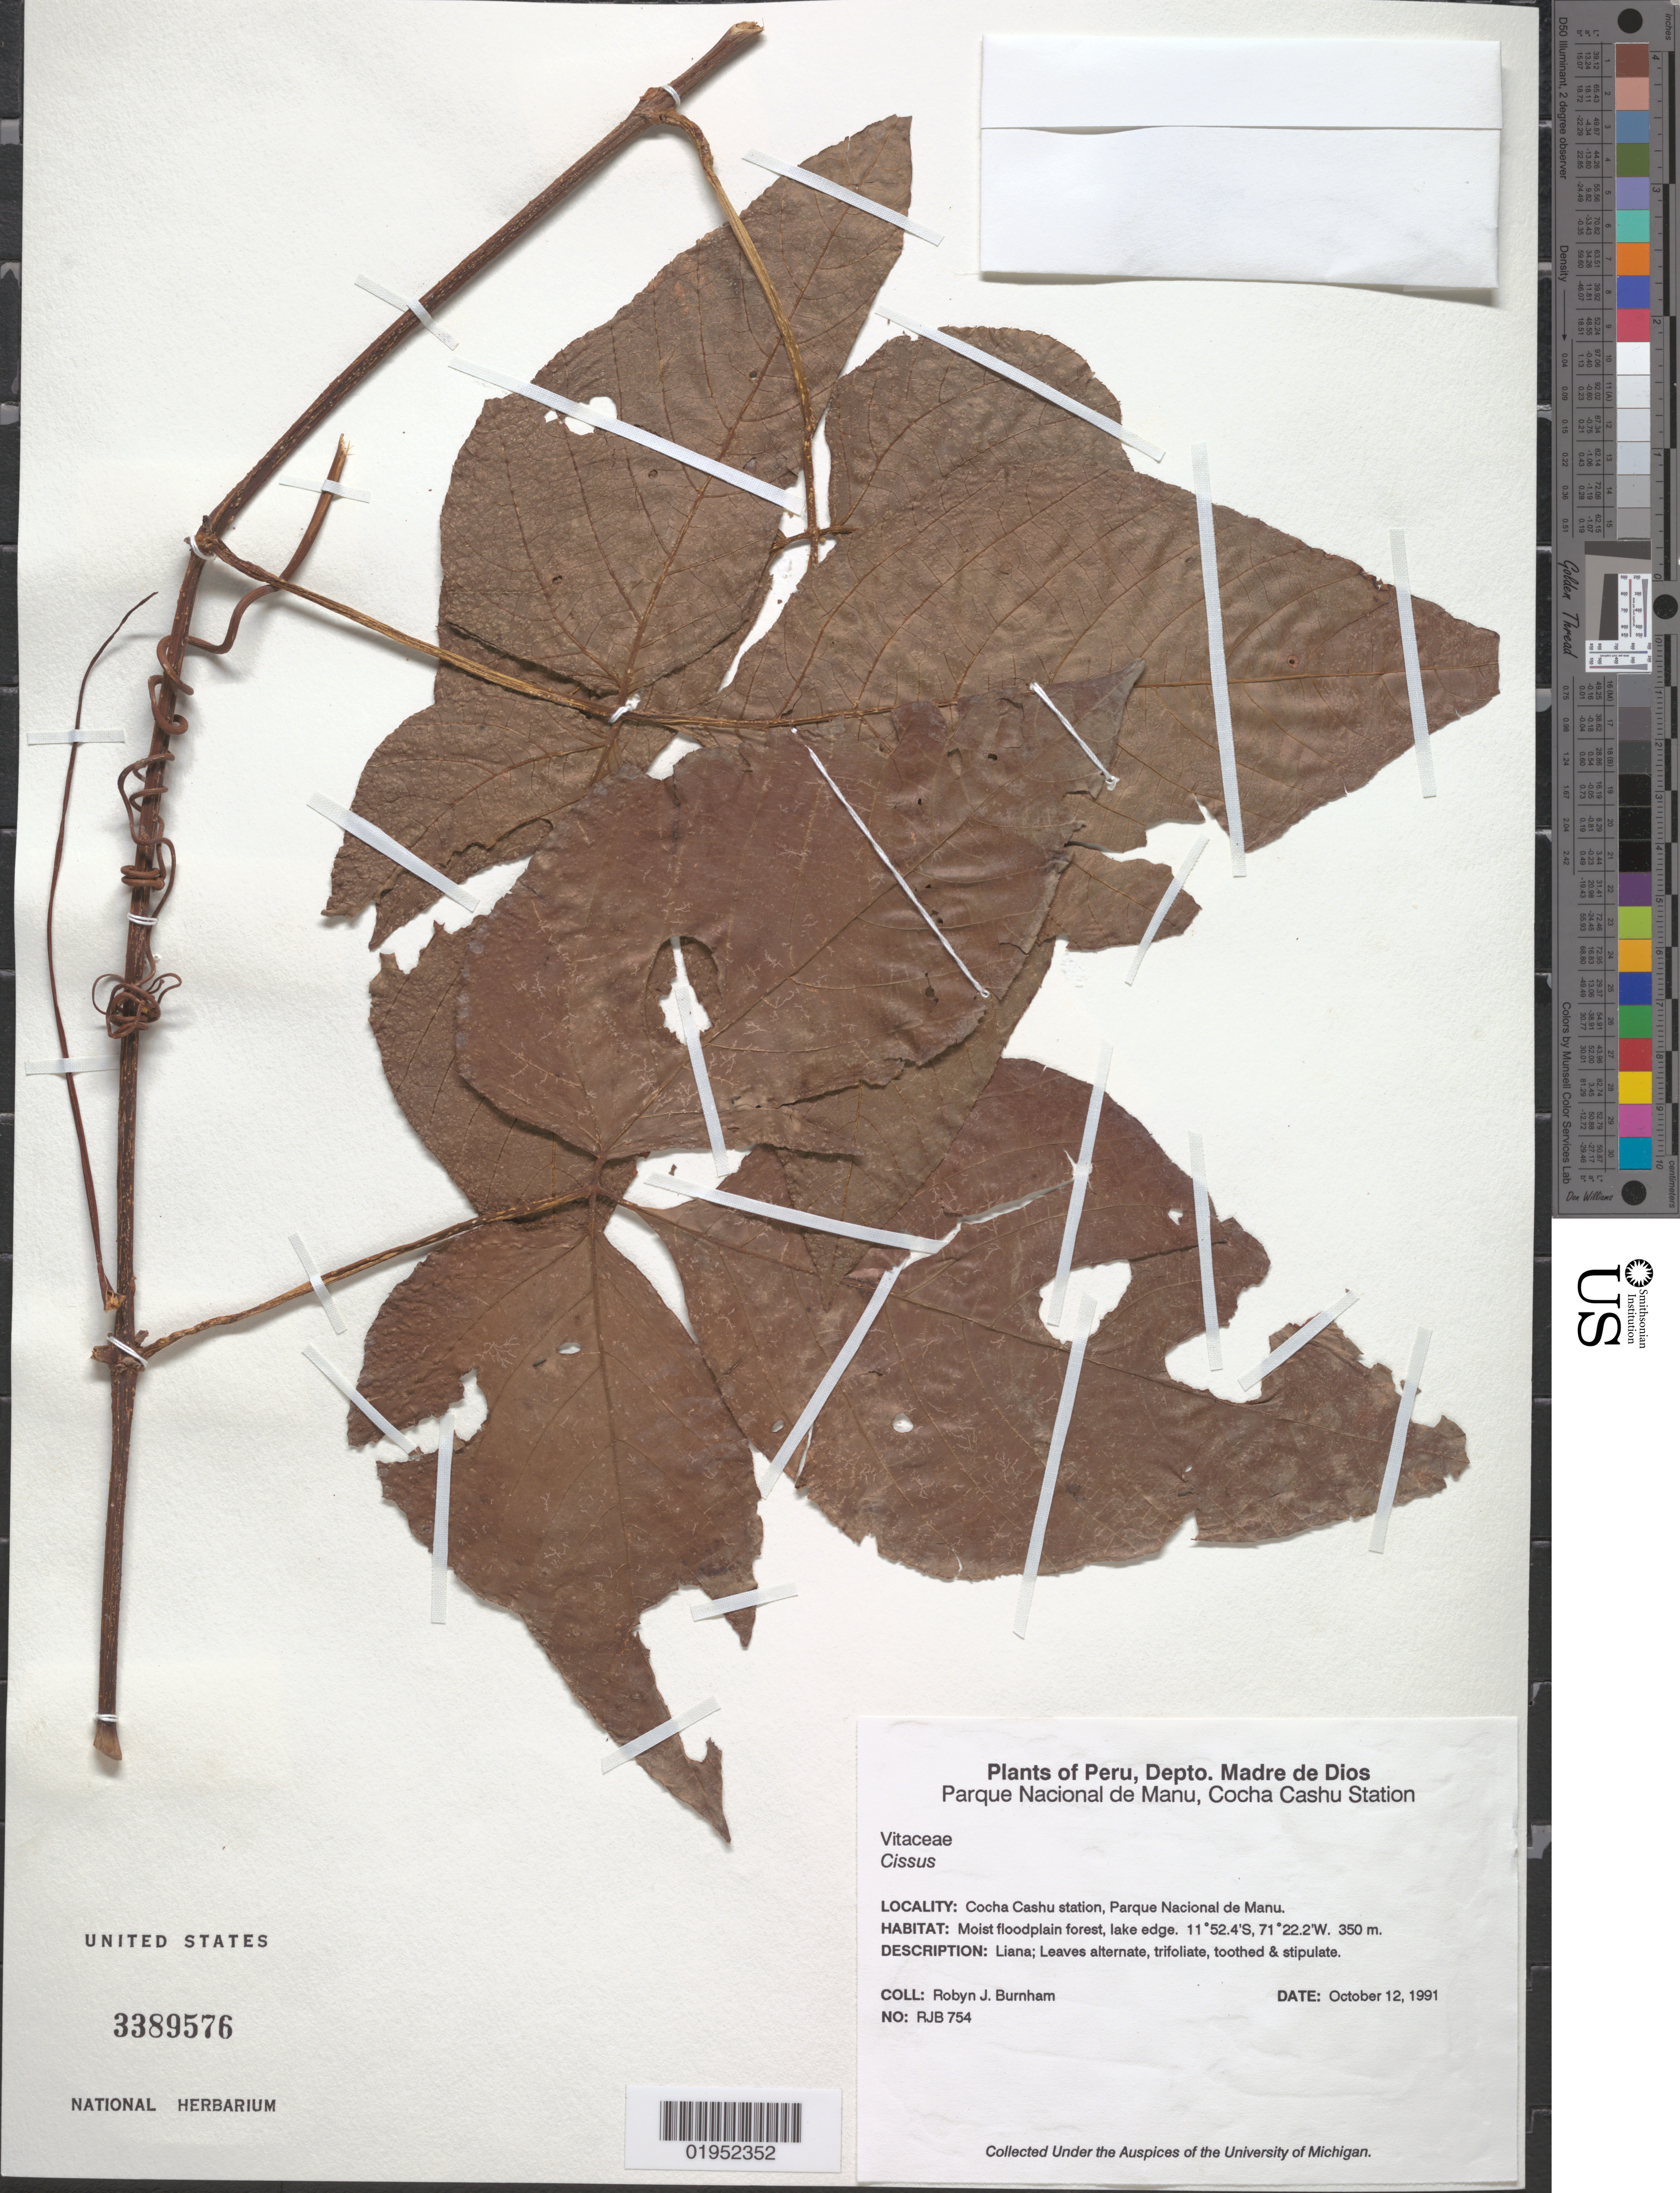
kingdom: Plantae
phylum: Tracheophyta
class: Magnoliopsida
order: Vitales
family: Vitaceae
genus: Cissus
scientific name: Cissus sp.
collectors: R. J. Burnham & P. Nuñez V.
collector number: RJB 754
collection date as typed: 17 Oct 1991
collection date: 1991-10-17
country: Peru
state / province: Madre de Dios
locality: Parque Nacional de Manu, Cocha Cashu Station. Across river from station: ravine plot 2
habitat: Moist floodplain forest, lake edge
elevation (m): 350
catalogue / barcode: US 3389576